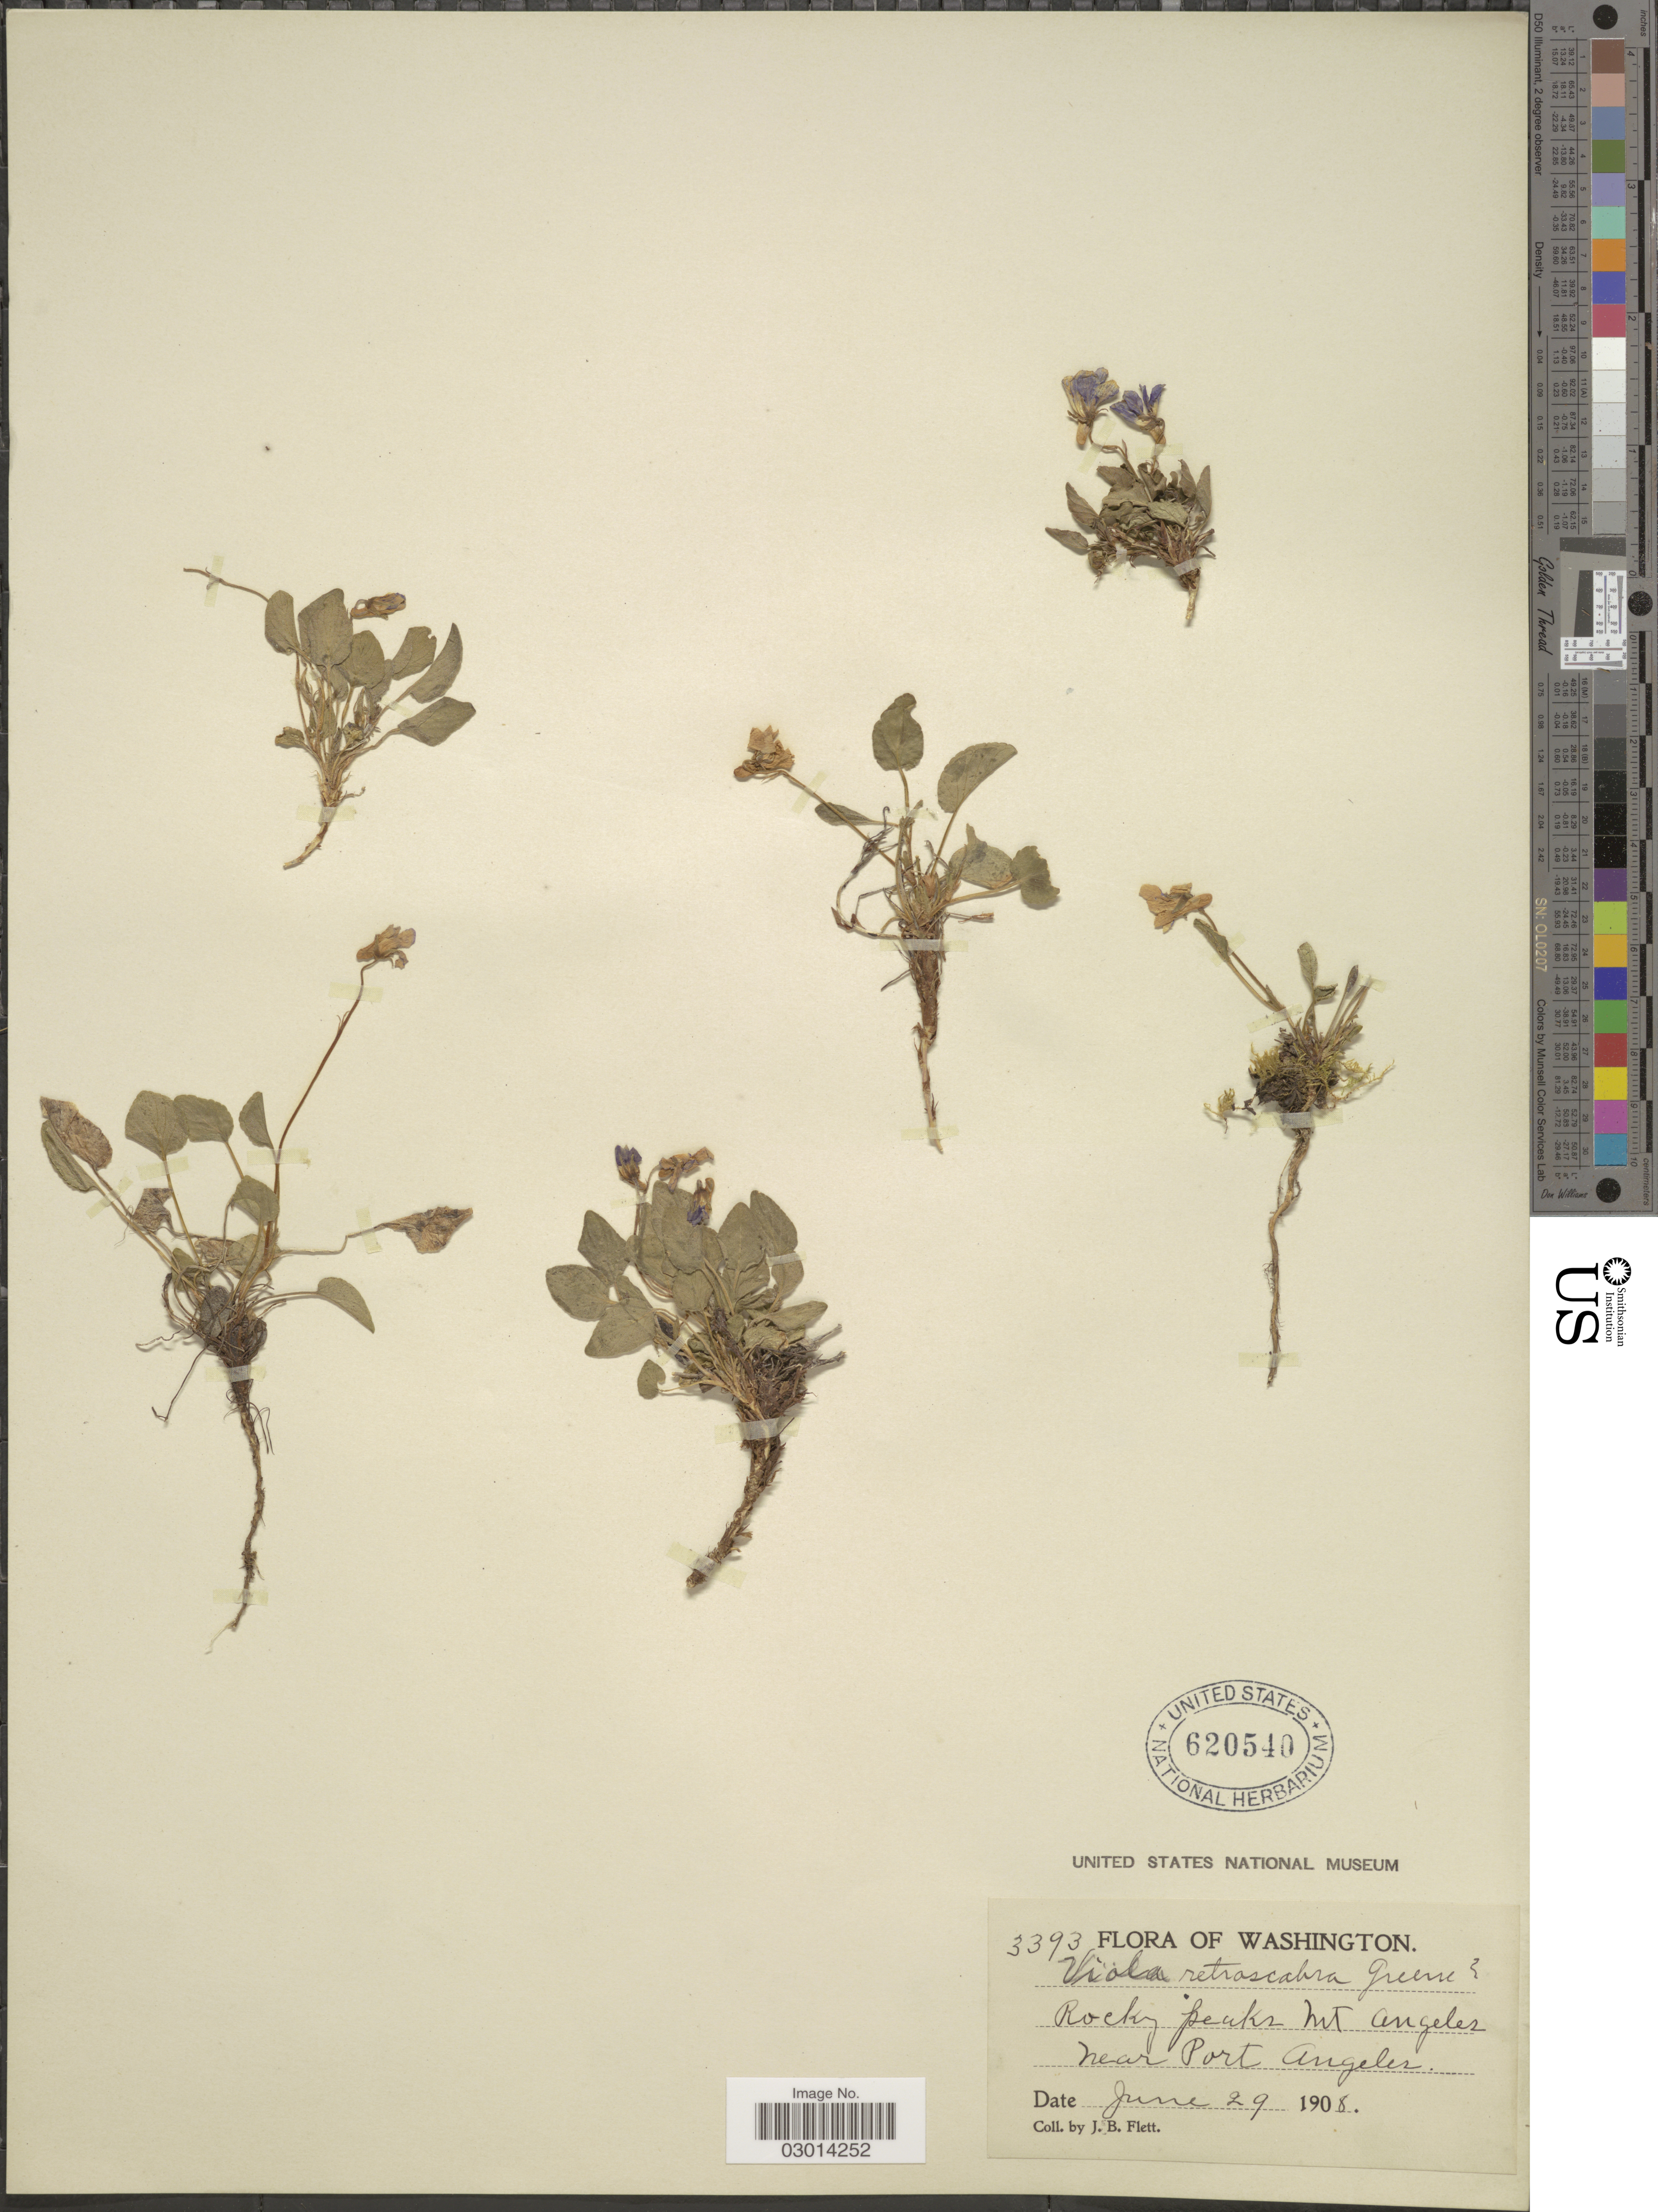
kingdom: Plantae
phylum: Tracheophyta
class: Magnoliopsida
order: Malpighiales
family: Violaceae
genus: Viola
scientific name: Viola retroscabra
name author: Greene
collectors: J. Flett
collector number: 3393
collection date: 1908-06-29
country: United States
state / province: Washington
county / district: Clallam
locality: Rocky peaks Mt Angeles near Port Angeles.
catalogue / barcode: US 620540